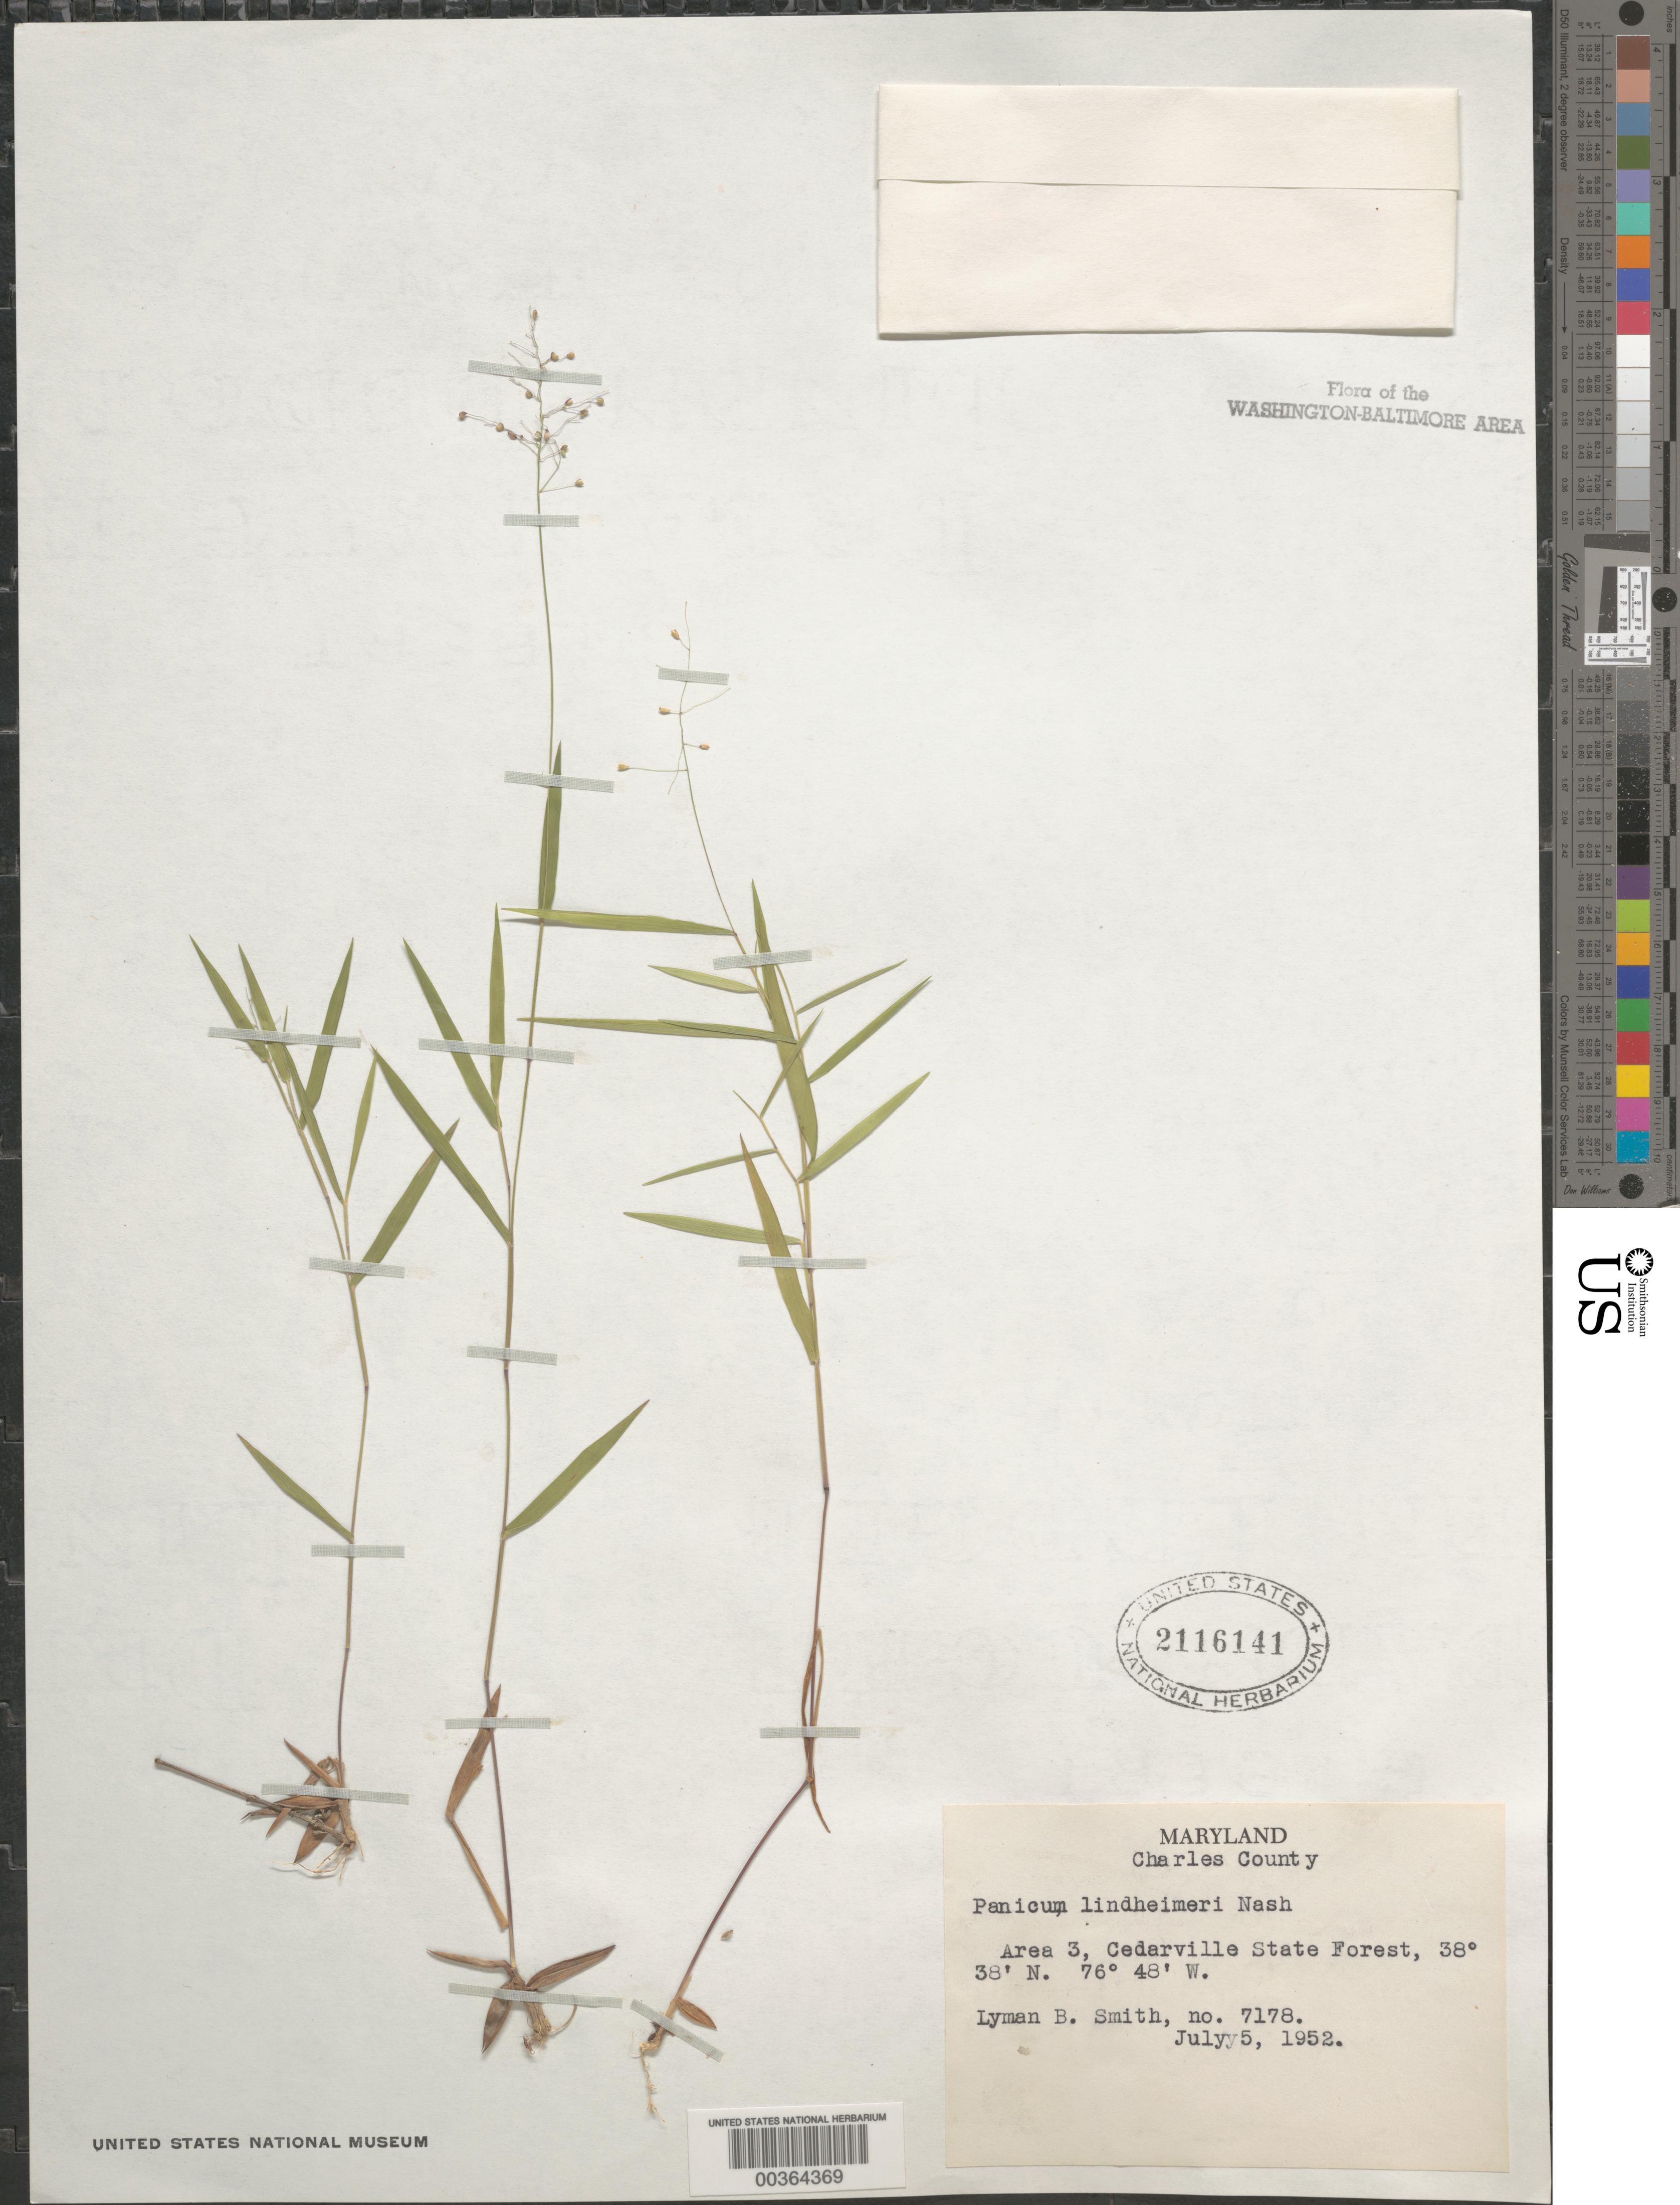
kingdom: Plantae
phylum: Tracheophyta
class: Liliopsida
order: Poales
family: Poaceae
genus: Dichanthelium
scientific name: Dichanthelium acuminatum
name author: (Sw.) Gould & C.A. Clark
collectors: L. Smith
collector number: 7178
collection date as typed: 05 Jul 1952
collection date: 1952-07-05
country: United States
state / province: Maryland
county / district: Charles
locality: Cedarville State Forest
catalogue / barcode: US 2116141